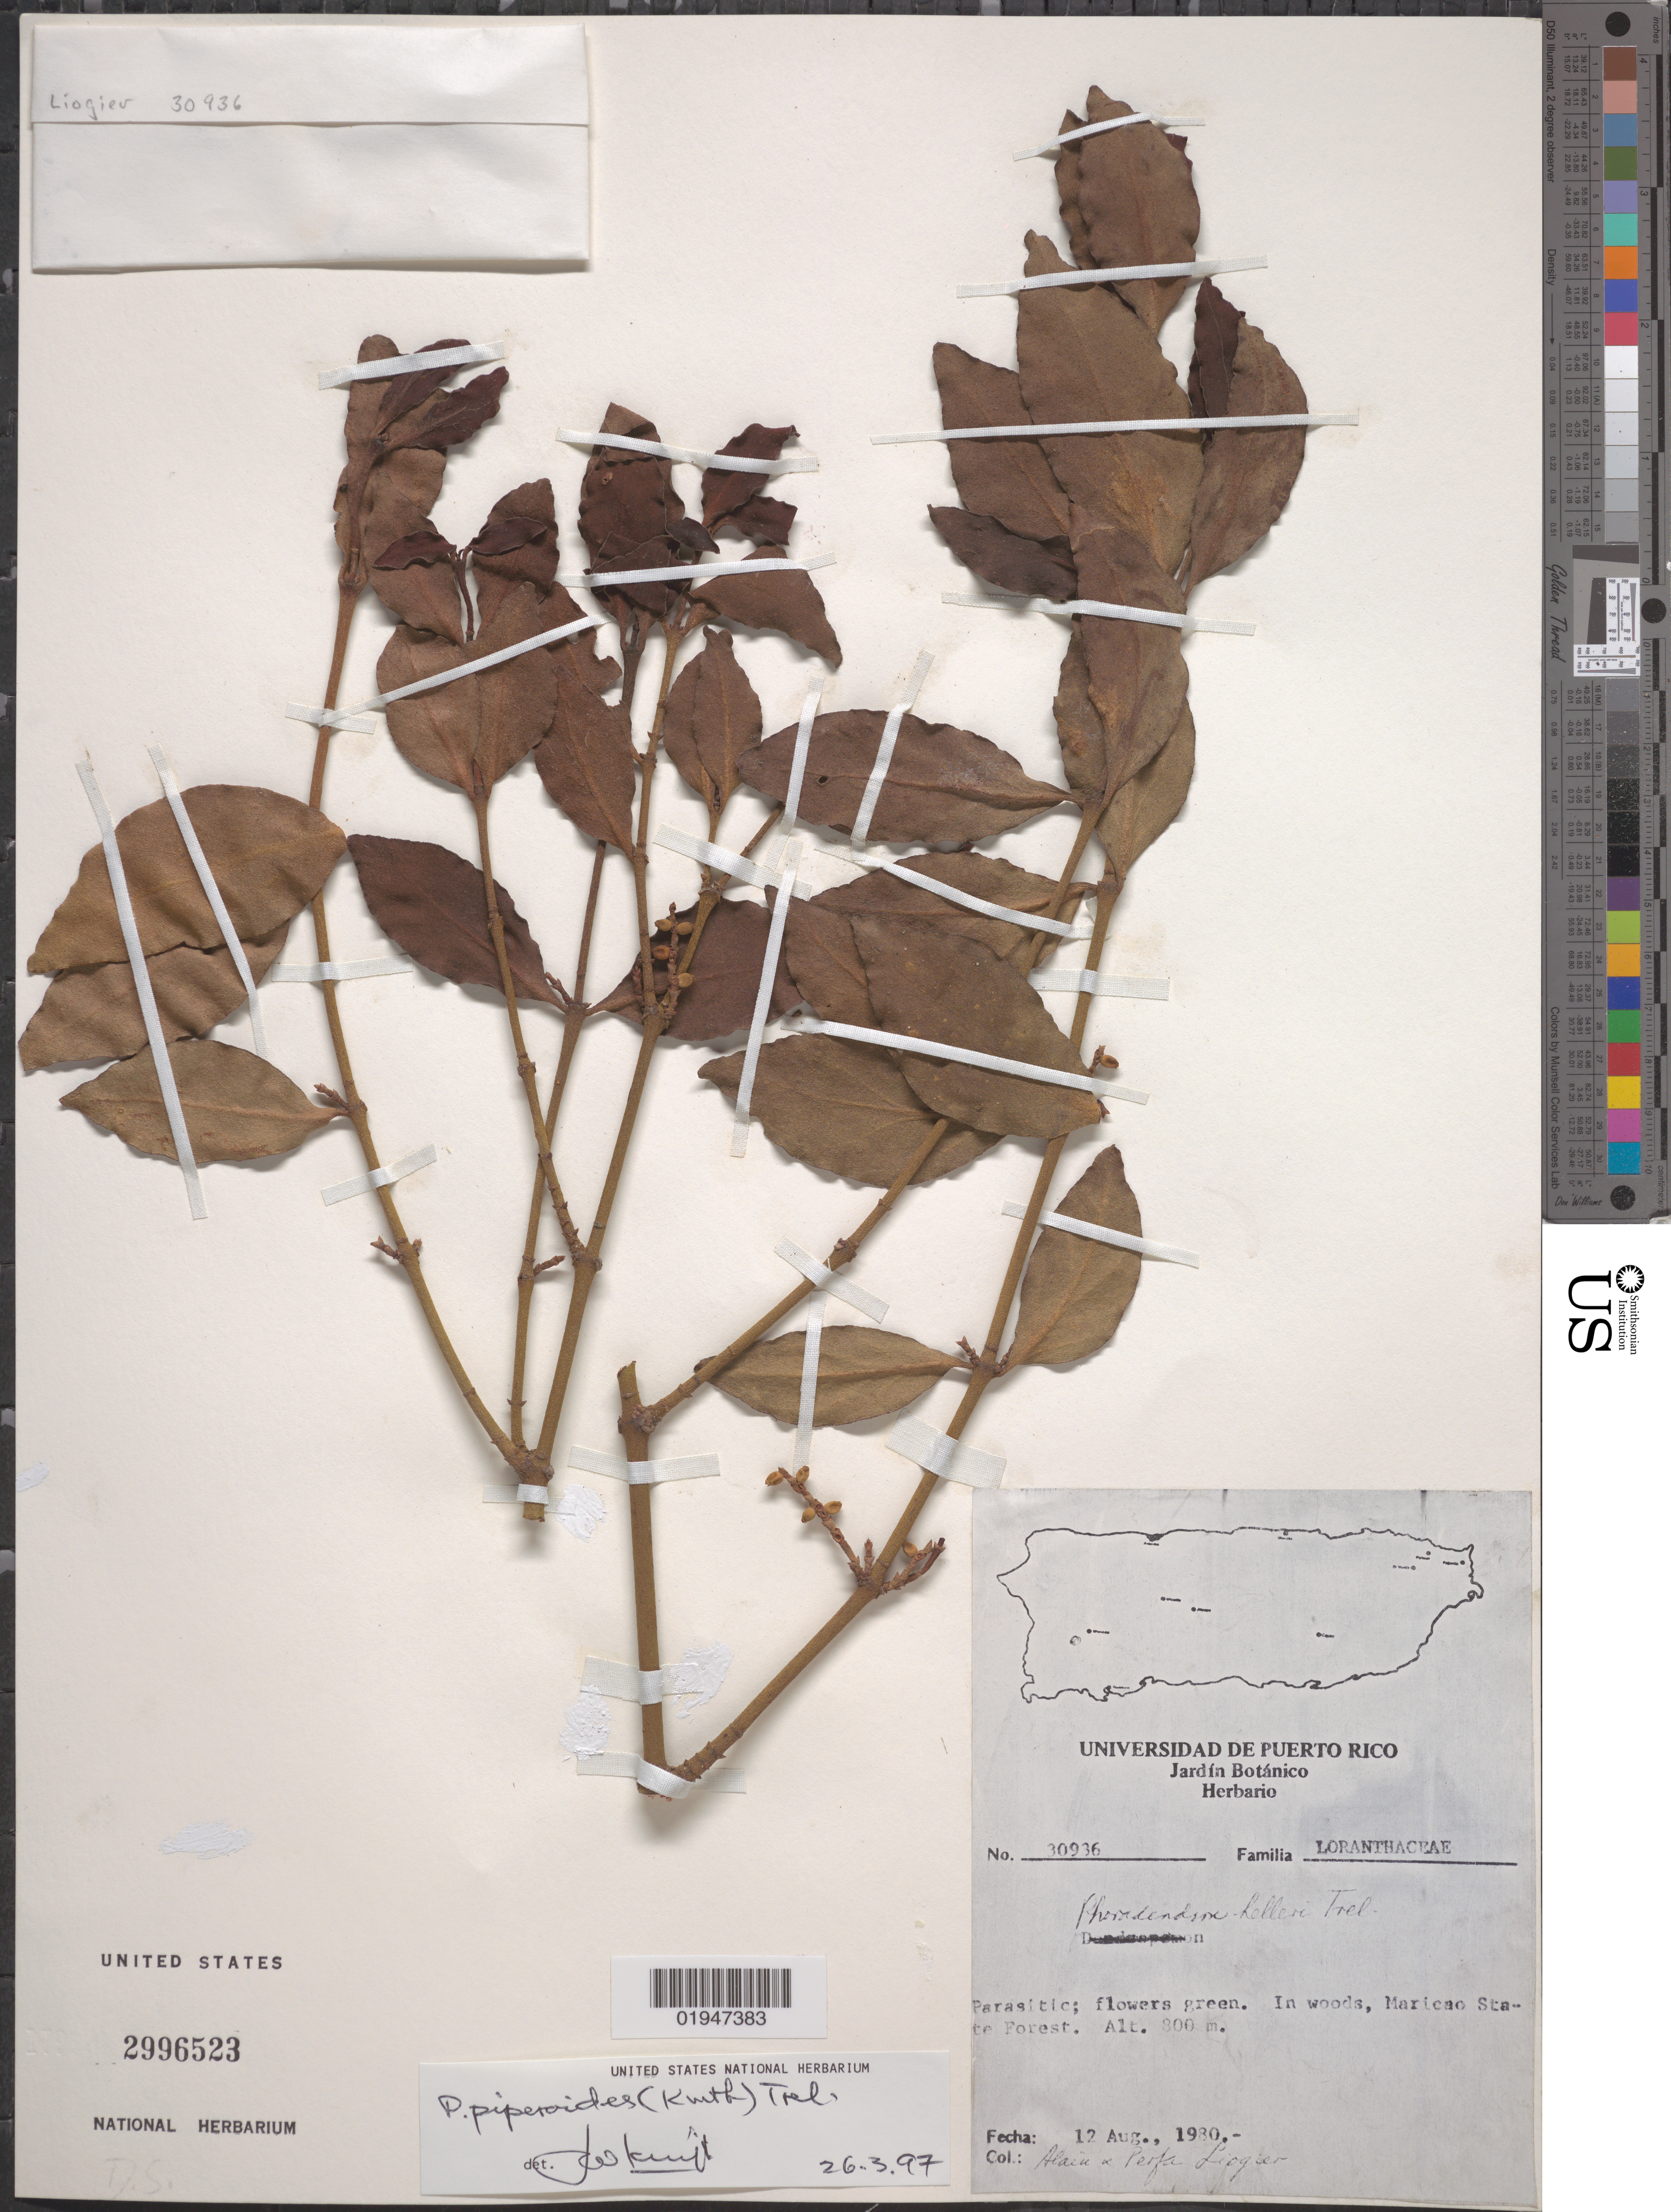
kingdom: Plantae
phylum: Tracheophyta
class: Magnoliopsida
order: Santalales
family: Viscaceae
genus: Phoradendron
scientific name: Phoradendron piperoides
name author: (Kunth) Trel.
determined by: Kuijt, Job, (CANADA)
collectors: A. H. Liogier & M. P. Liogier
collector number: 30936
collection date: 1980-08-12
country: Puerto Rico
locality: Maricao State Forest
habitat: In woods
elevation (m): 800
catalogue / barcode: US 2996523